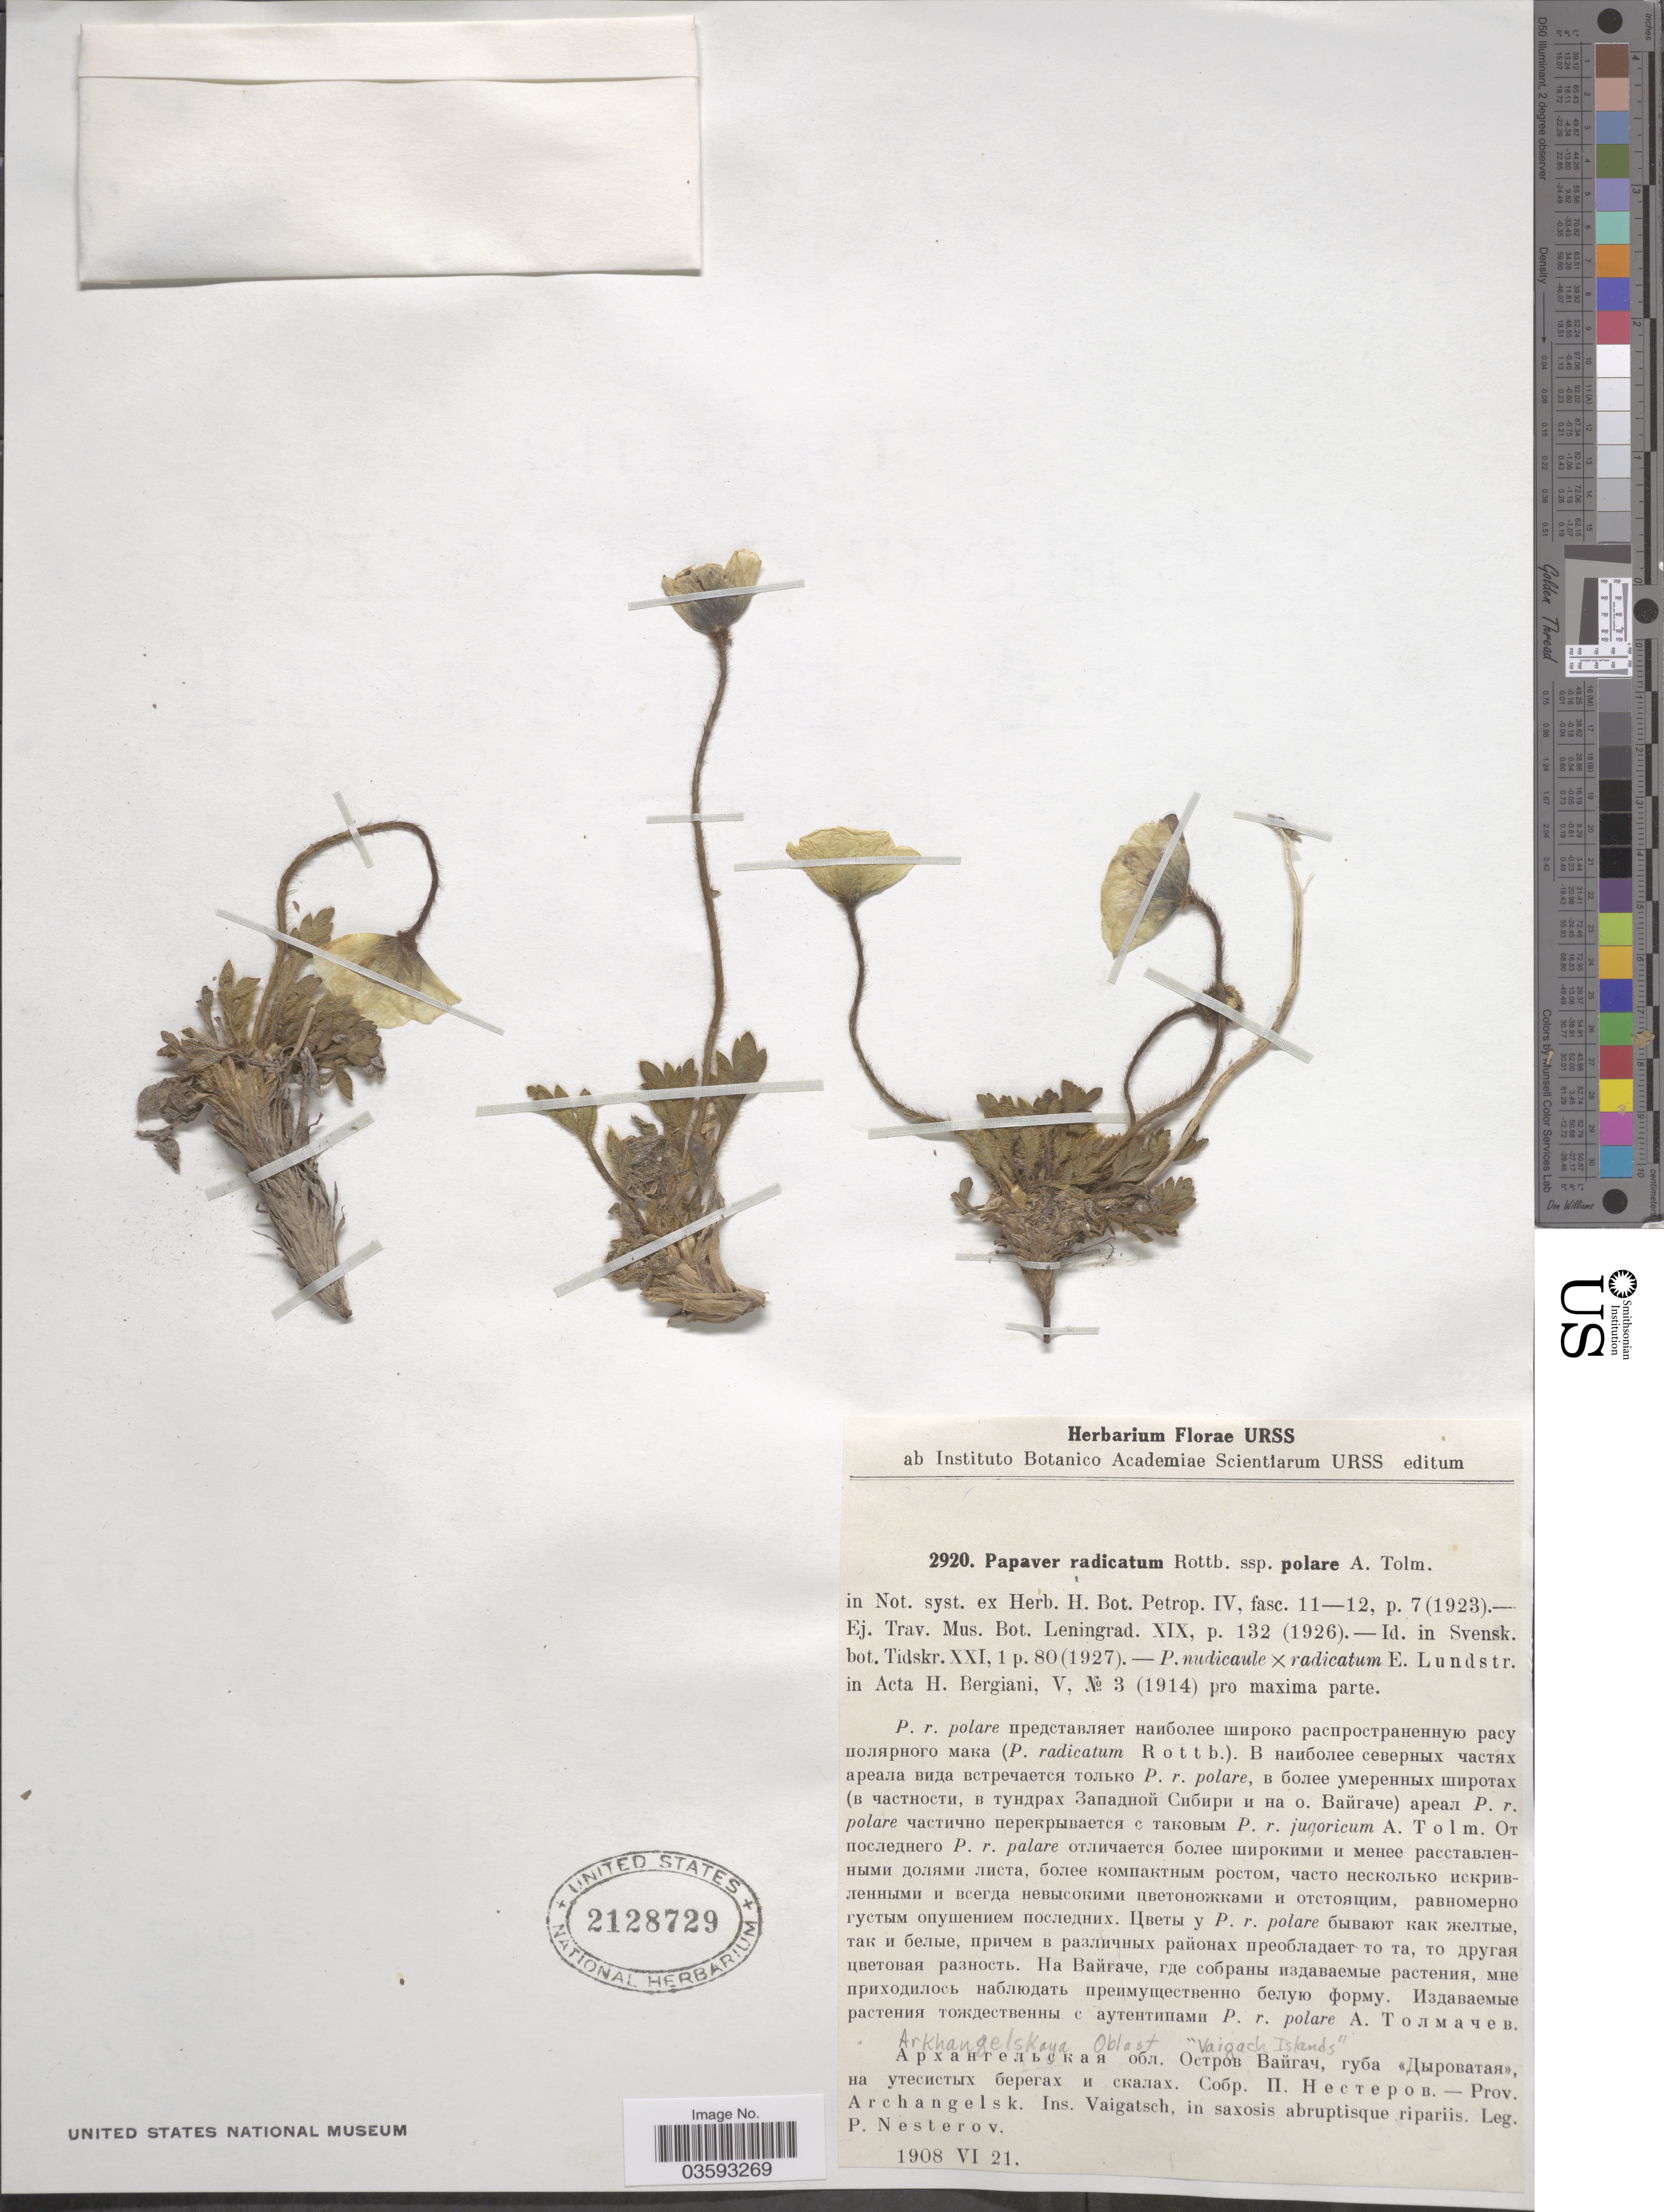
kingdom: Plantae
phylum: Tracheophyta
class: Magnoliopsida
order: Ranunculales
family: Papaveraceae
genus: Papaver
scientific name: Papaver radicatum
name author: Rottb.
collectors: P. Nesterov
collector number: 2920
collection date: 1908-06-21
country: Russian Federation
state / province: Arkhangelsk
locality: Prov. Archangelsk. Ins. Vaigatsch, in saxosis abruptisque ripariis.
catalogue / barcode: US 2128729